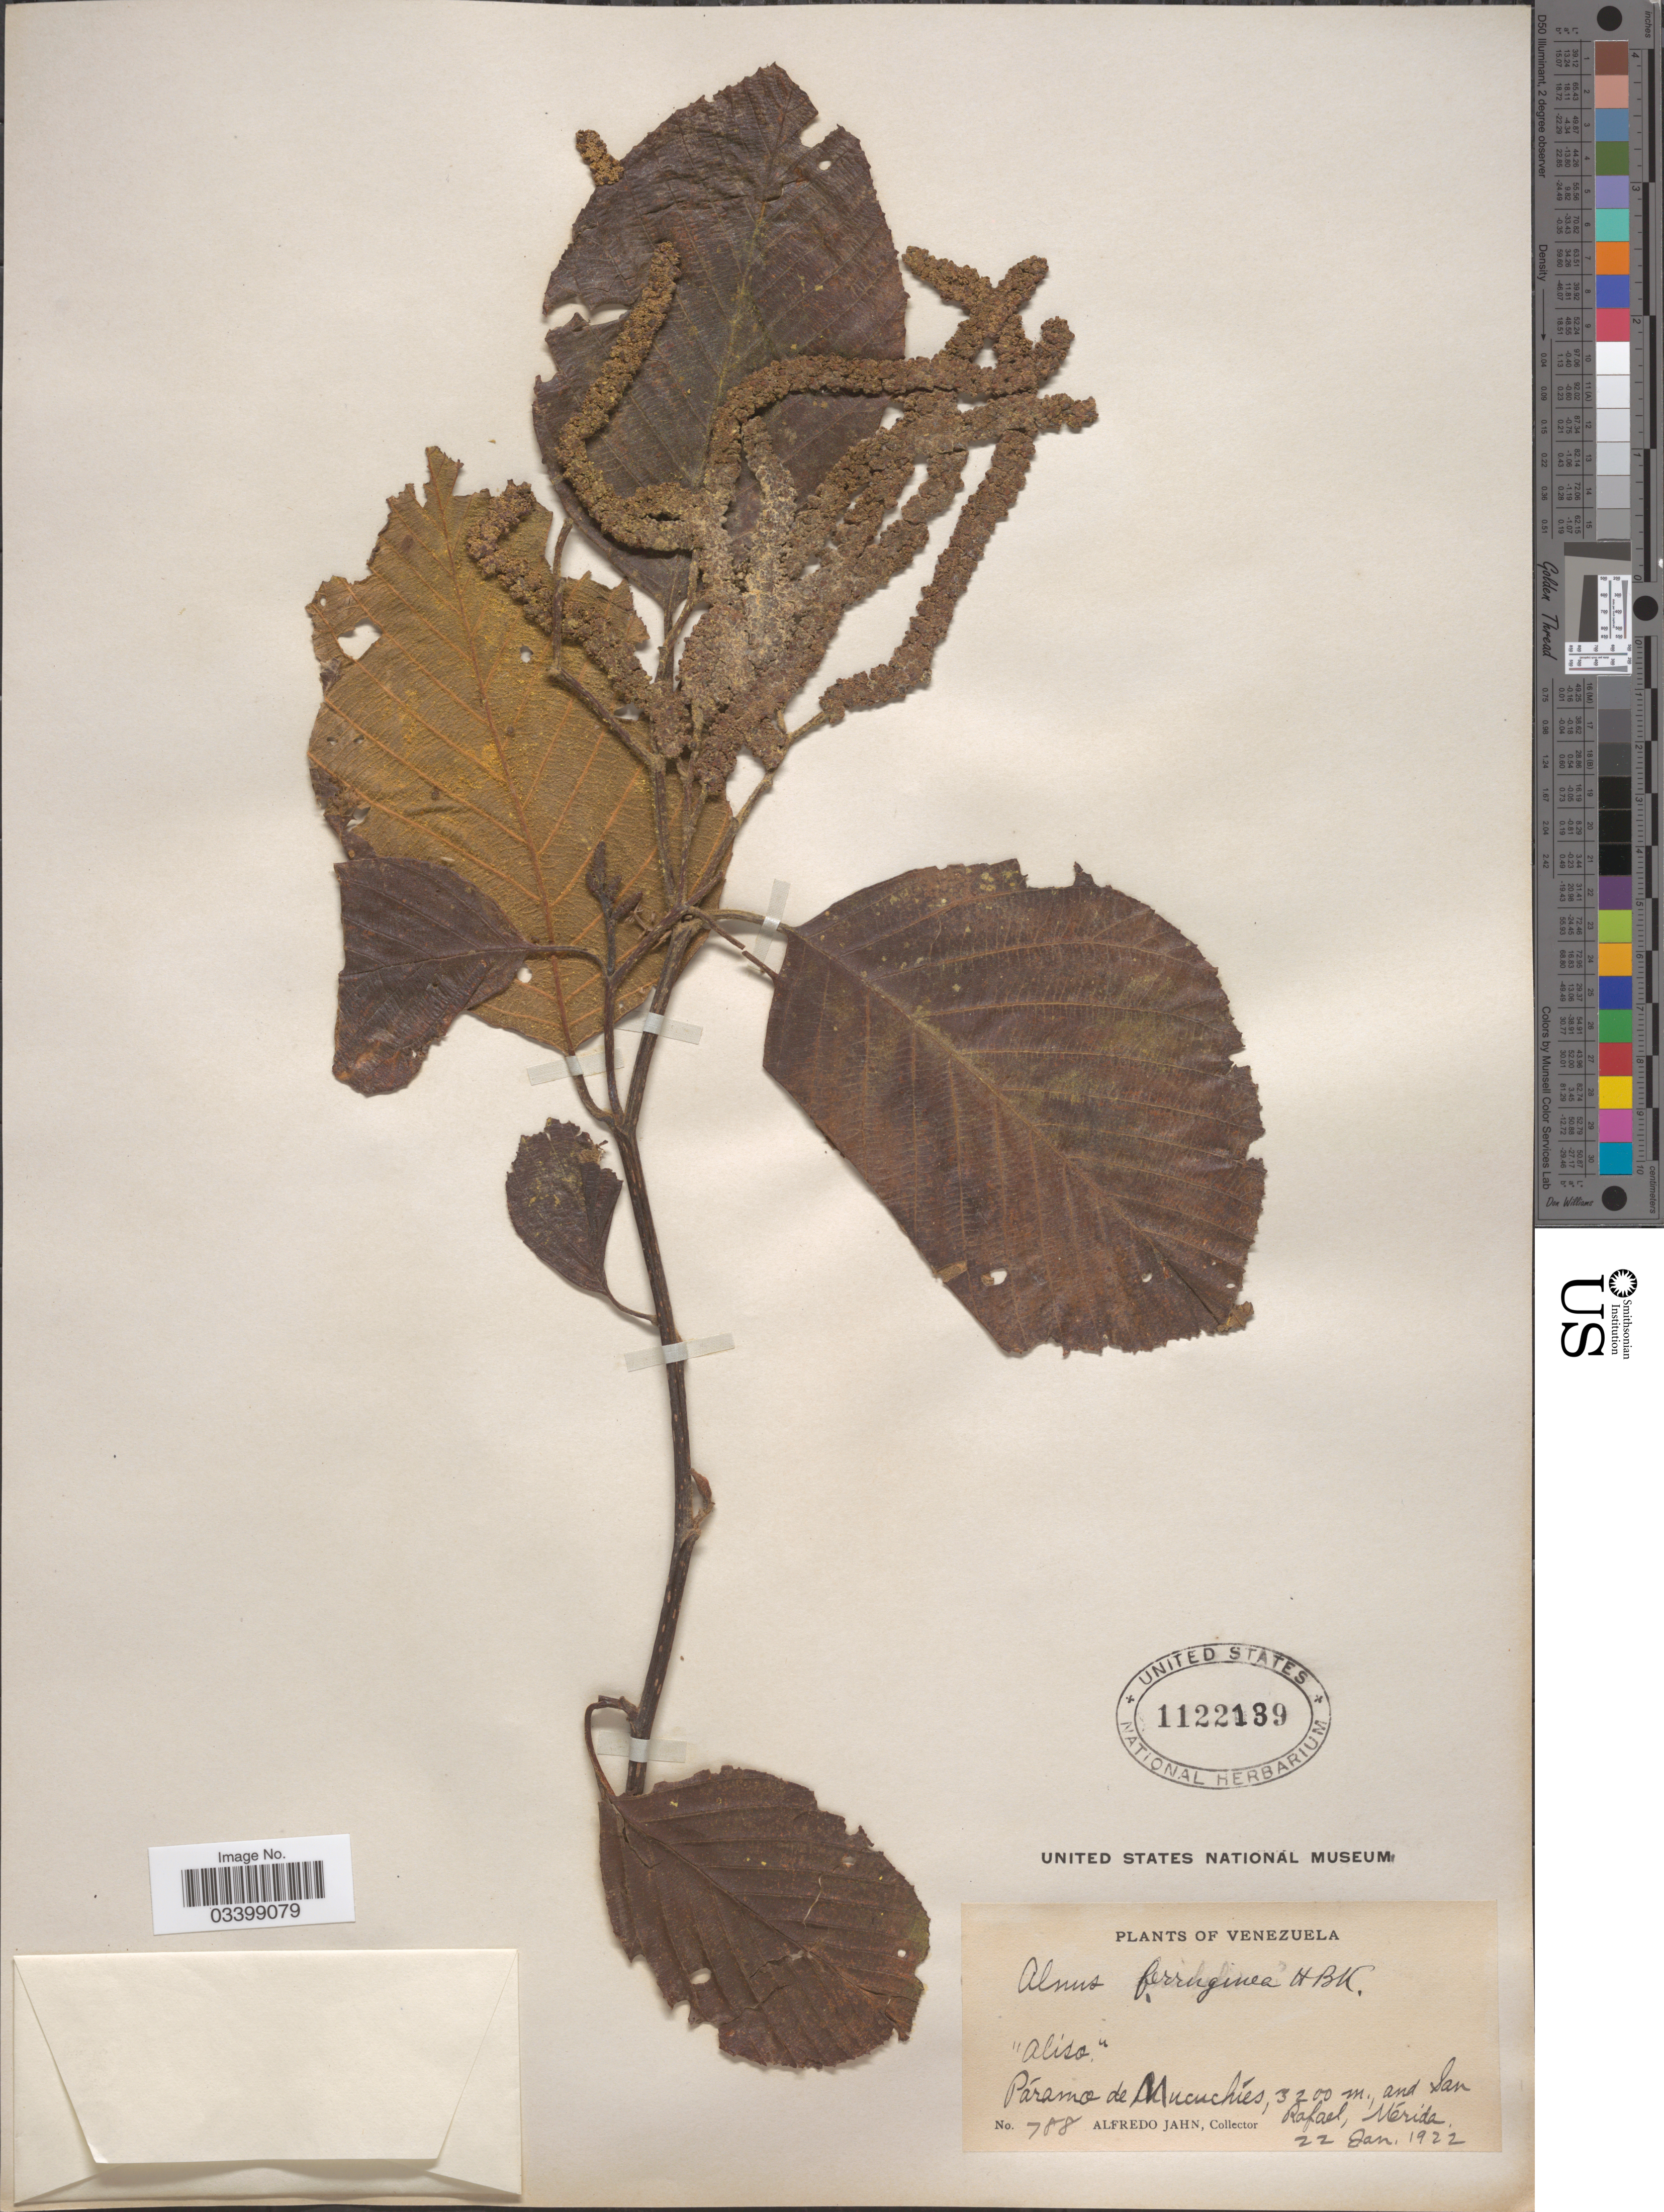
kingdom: Plantae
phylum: Tracheophyta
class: Magnoliopsida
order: Fagales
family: Betulaceae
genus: Alnus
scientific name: Alnus acuminata subsp. acuminata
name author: Kunth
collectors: A. Jahn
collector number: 788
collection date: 1922-01-22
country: Venezuela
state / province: Mérida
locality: Páramo de Mucuchíes and San Rafael.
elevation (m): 3200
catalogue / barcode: US 1122139